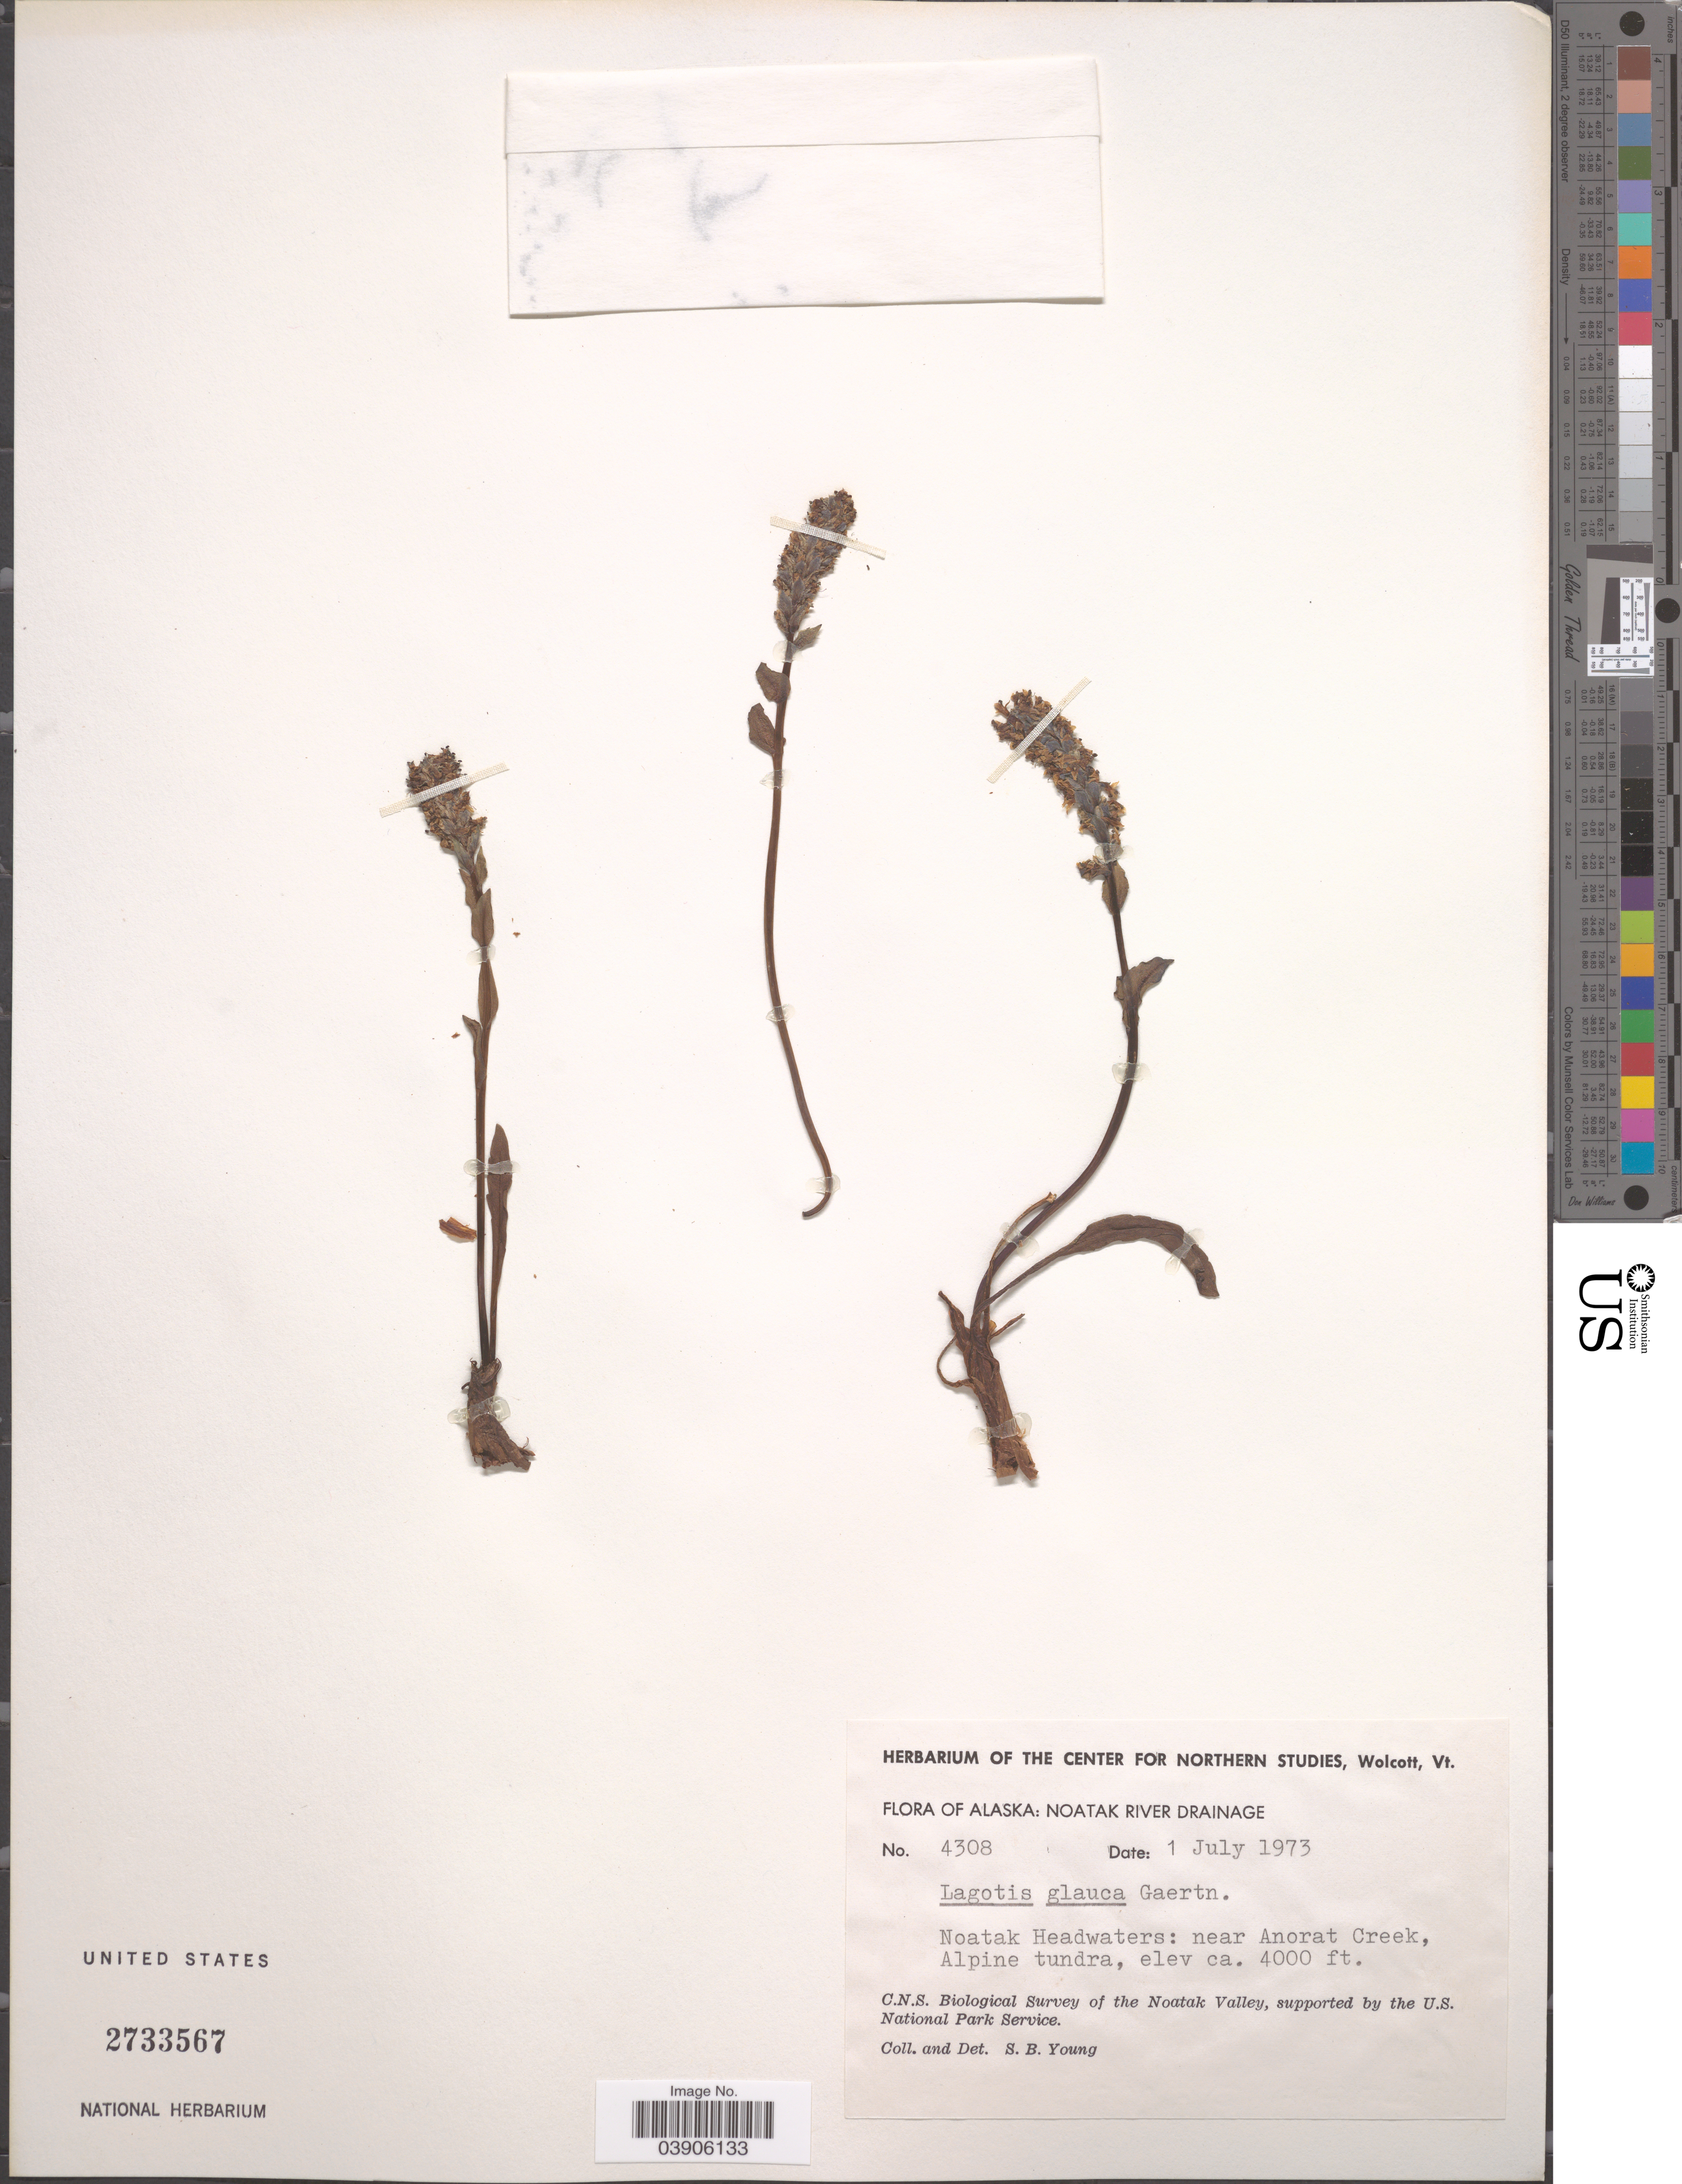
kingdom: Plantae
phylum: Tracheophyta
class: Magnoliopsida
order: Lamiales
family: Plantaginaceae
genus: Lagotis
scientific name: Lagotis glauca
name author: Gaertn.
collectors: S. Young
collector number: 4308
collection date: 1973-07-01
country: United States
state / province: Alaska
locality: Alaska: Noatak River Drainage. Noatak Headwaters: near Anorat Creek, Alpine tundra. C.N.S. Biological Survey of the Noatak Valley, supported by U.S. National Park Service.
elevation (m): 1219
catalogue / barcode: US 2733567